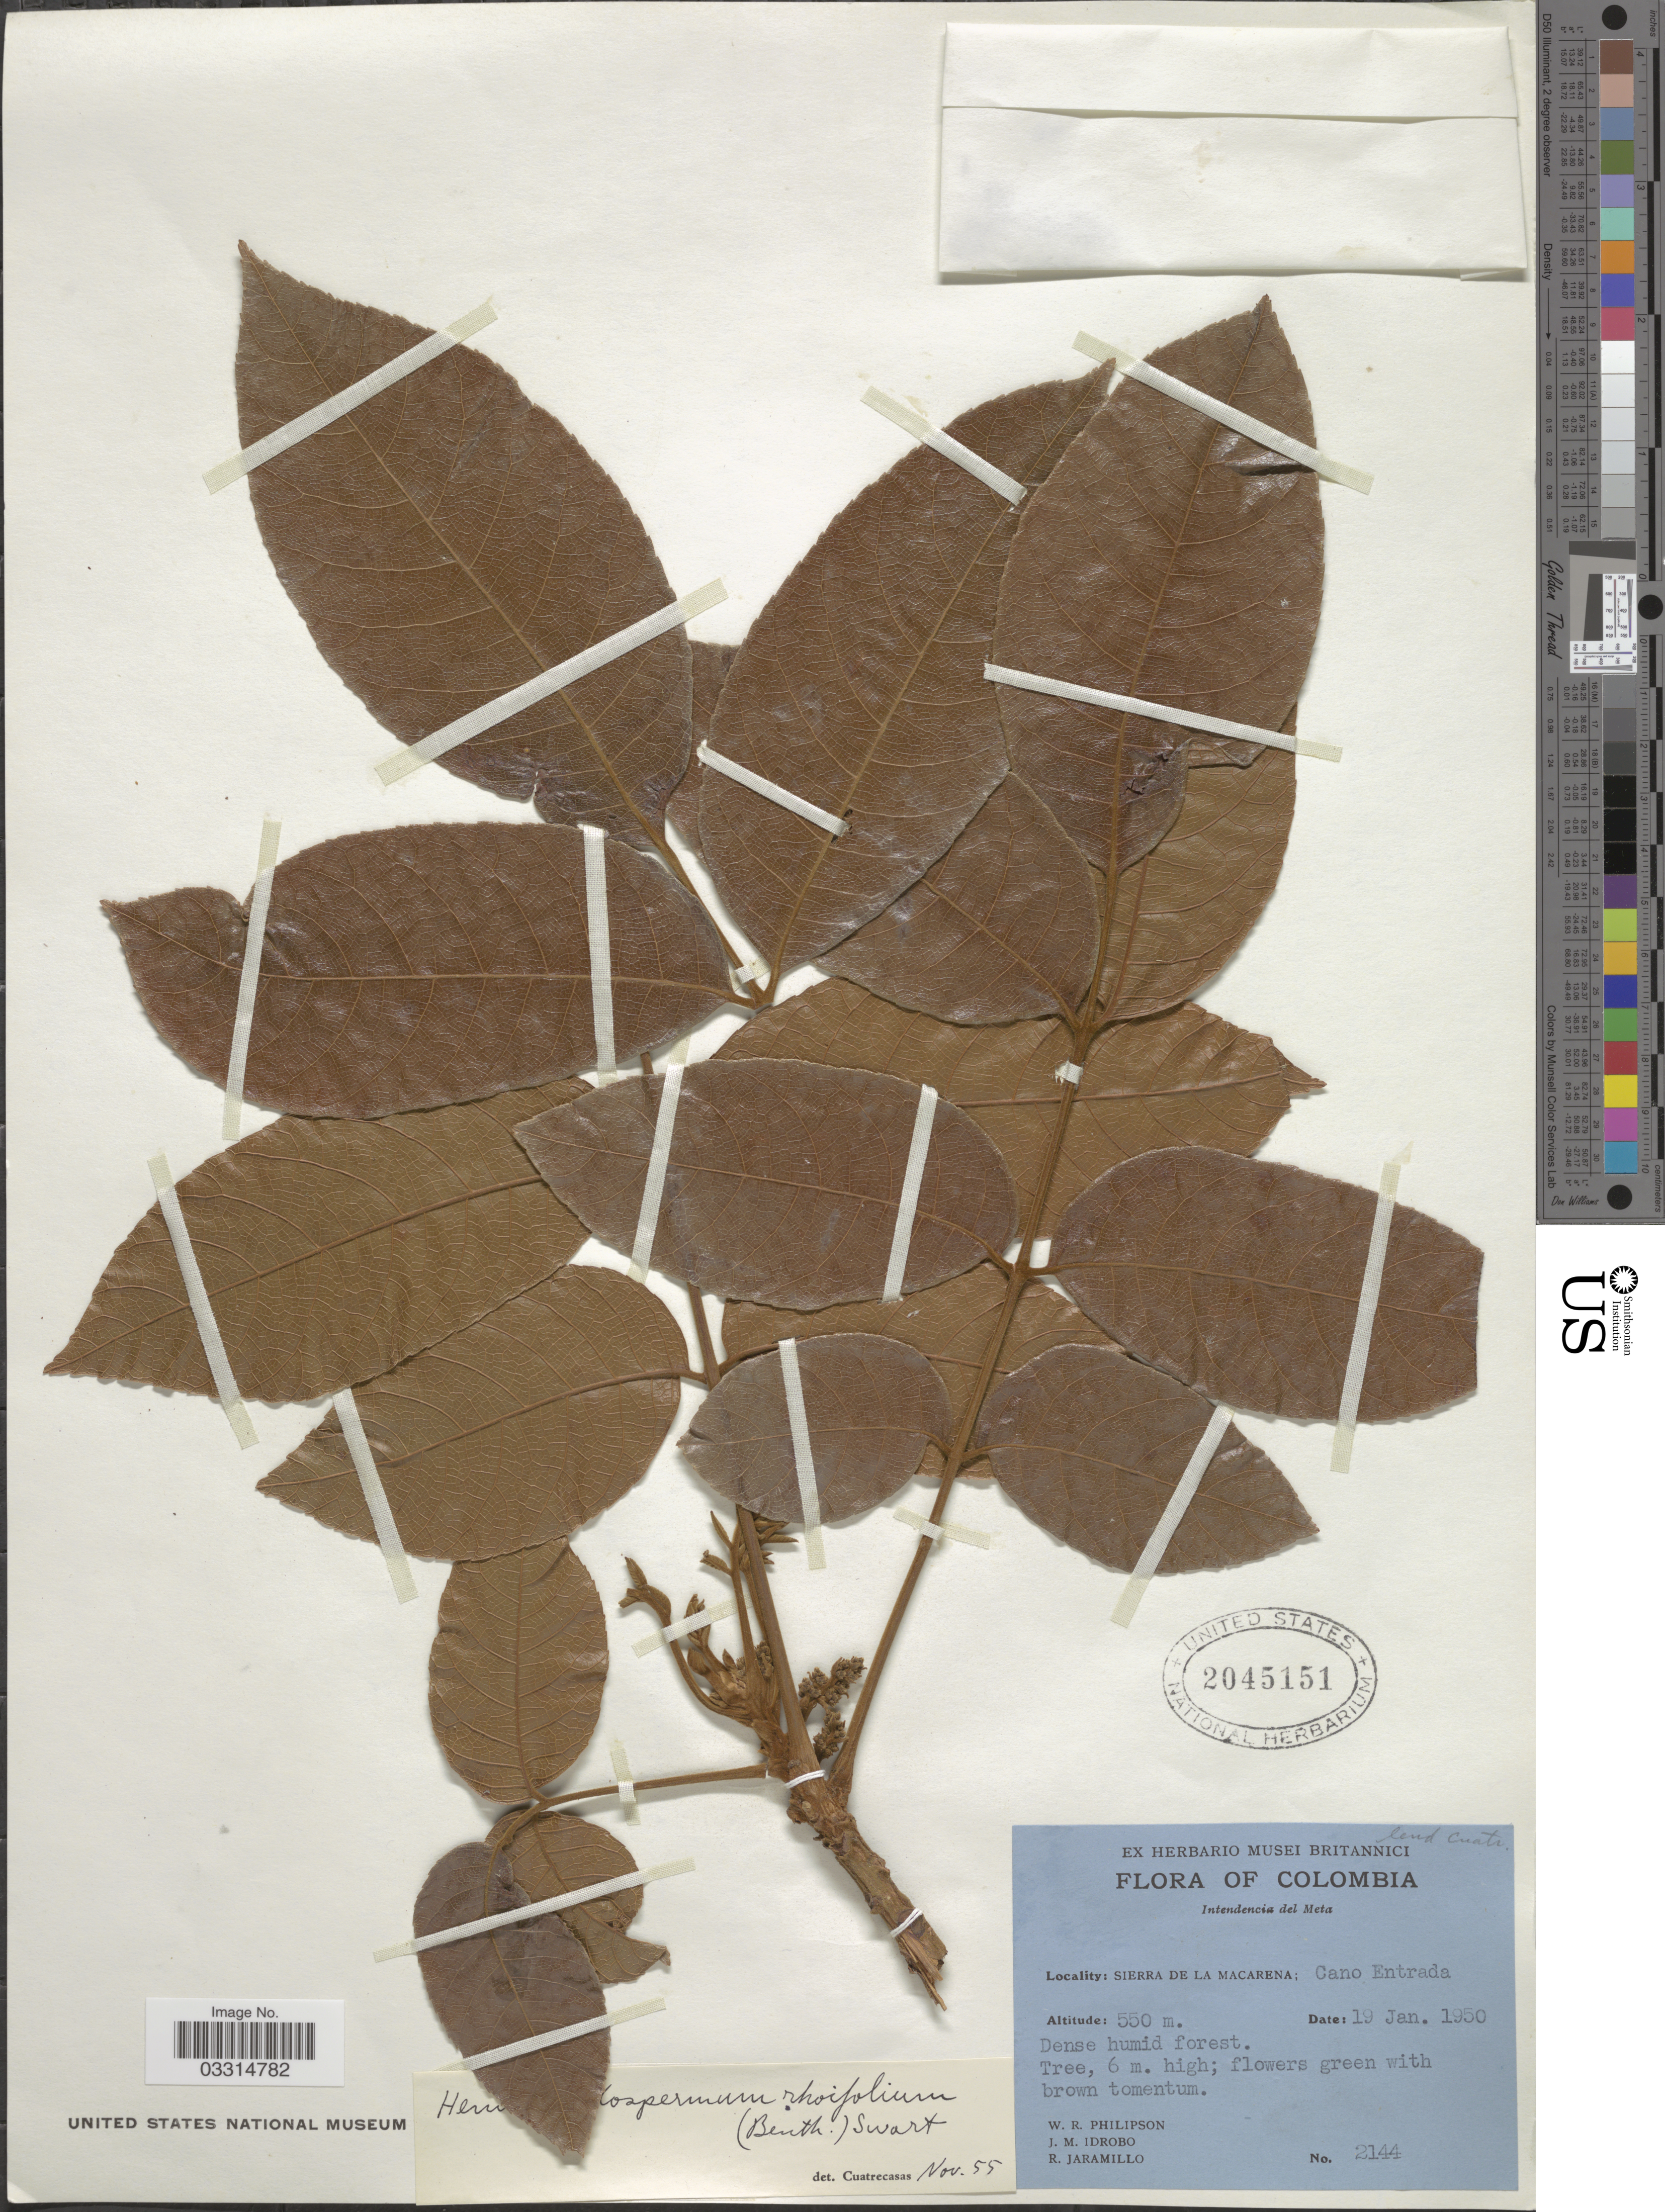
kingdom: Plantae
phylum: Tracheophyta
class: Magnoliopsida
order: Sapindales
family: Burseraceae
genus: Protium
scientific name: Protium rhoifolium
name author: (Benth.) Byng & Christenh.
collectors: W. R. Philipson, J. M. Idrobo & R. Jaramillo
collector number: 2144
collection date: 1950-01-19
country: Colombia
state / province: Meta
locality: Intendencia del Meta, Sierra de La Macarena; Cano Entrada.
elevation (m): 550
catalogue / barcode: US 2045151